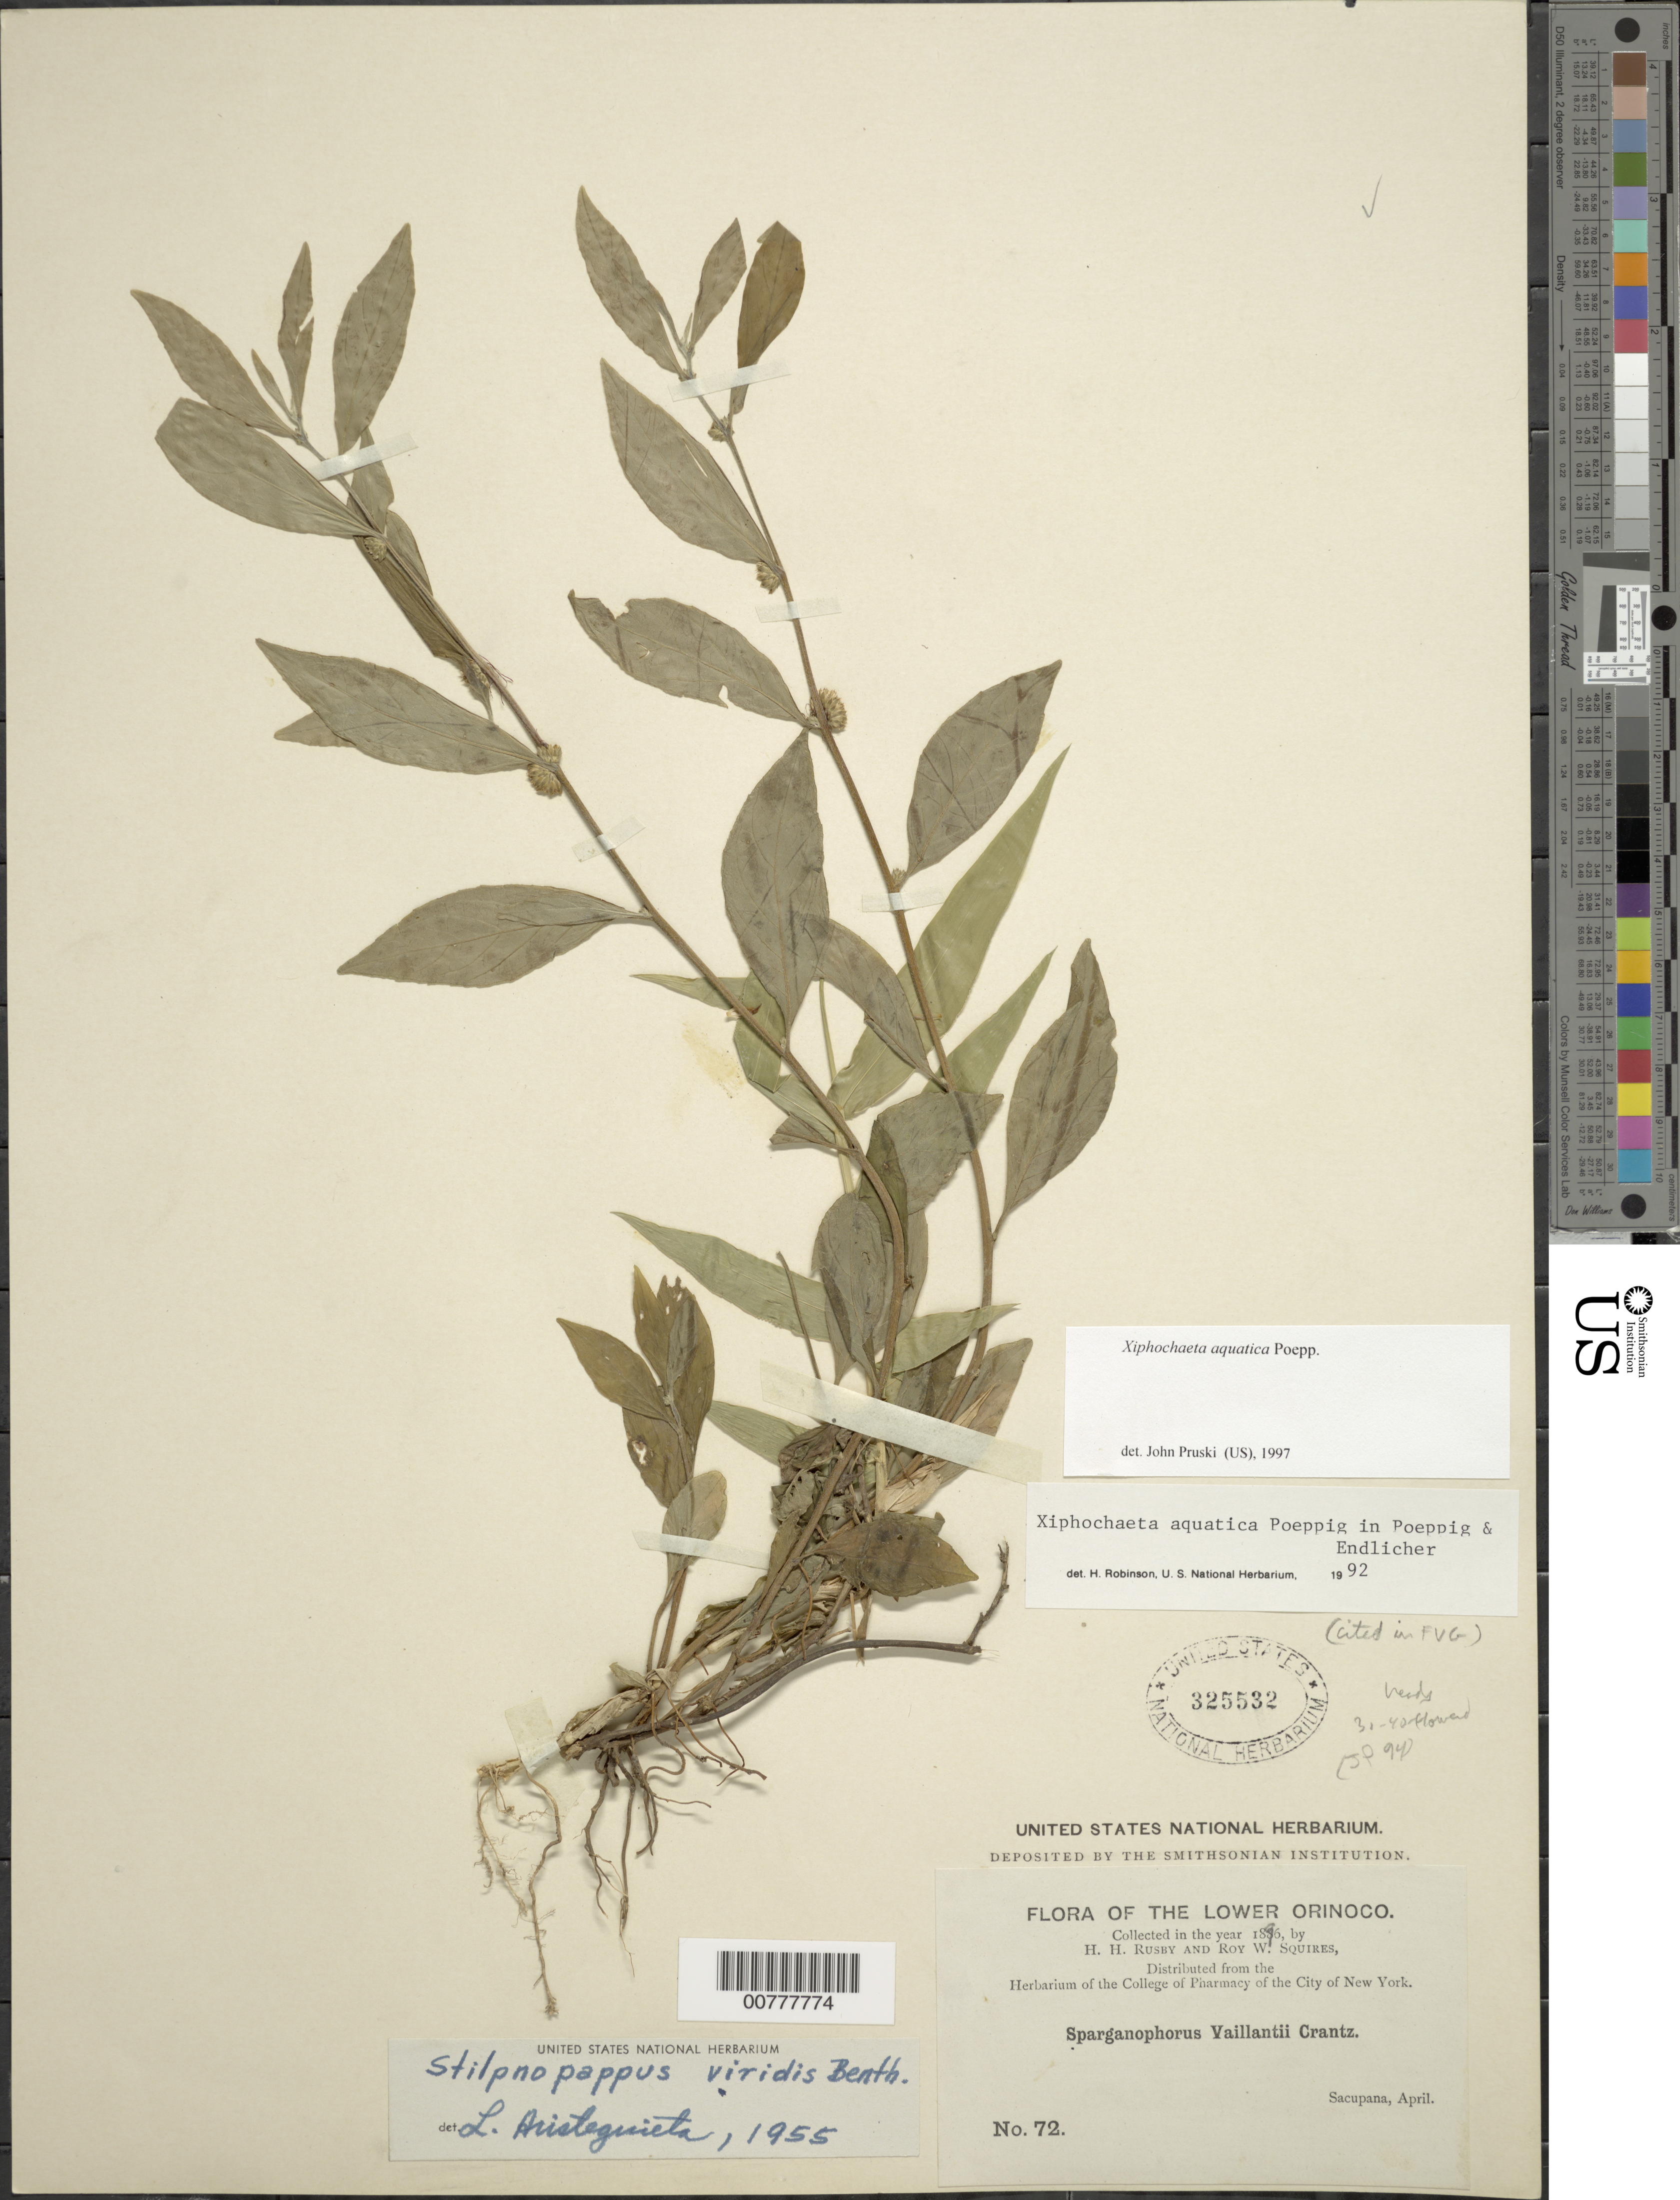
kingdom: Plantae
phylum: Tracheophyta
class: Magnoliopsida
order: Asterales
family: Asteraceae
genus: Xiphochaeta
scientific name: Xiphochaeta aquatica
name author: Poepp.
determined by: Pruski, J. F.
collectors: H. H. Rusby & R. Squires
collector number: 72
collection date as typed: April 1896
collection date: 1896-04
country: Venezuela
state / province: Delta Amacuro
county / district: Antonio Díaz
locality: Lower Orinoco, Sacupana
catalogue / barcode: US 325532